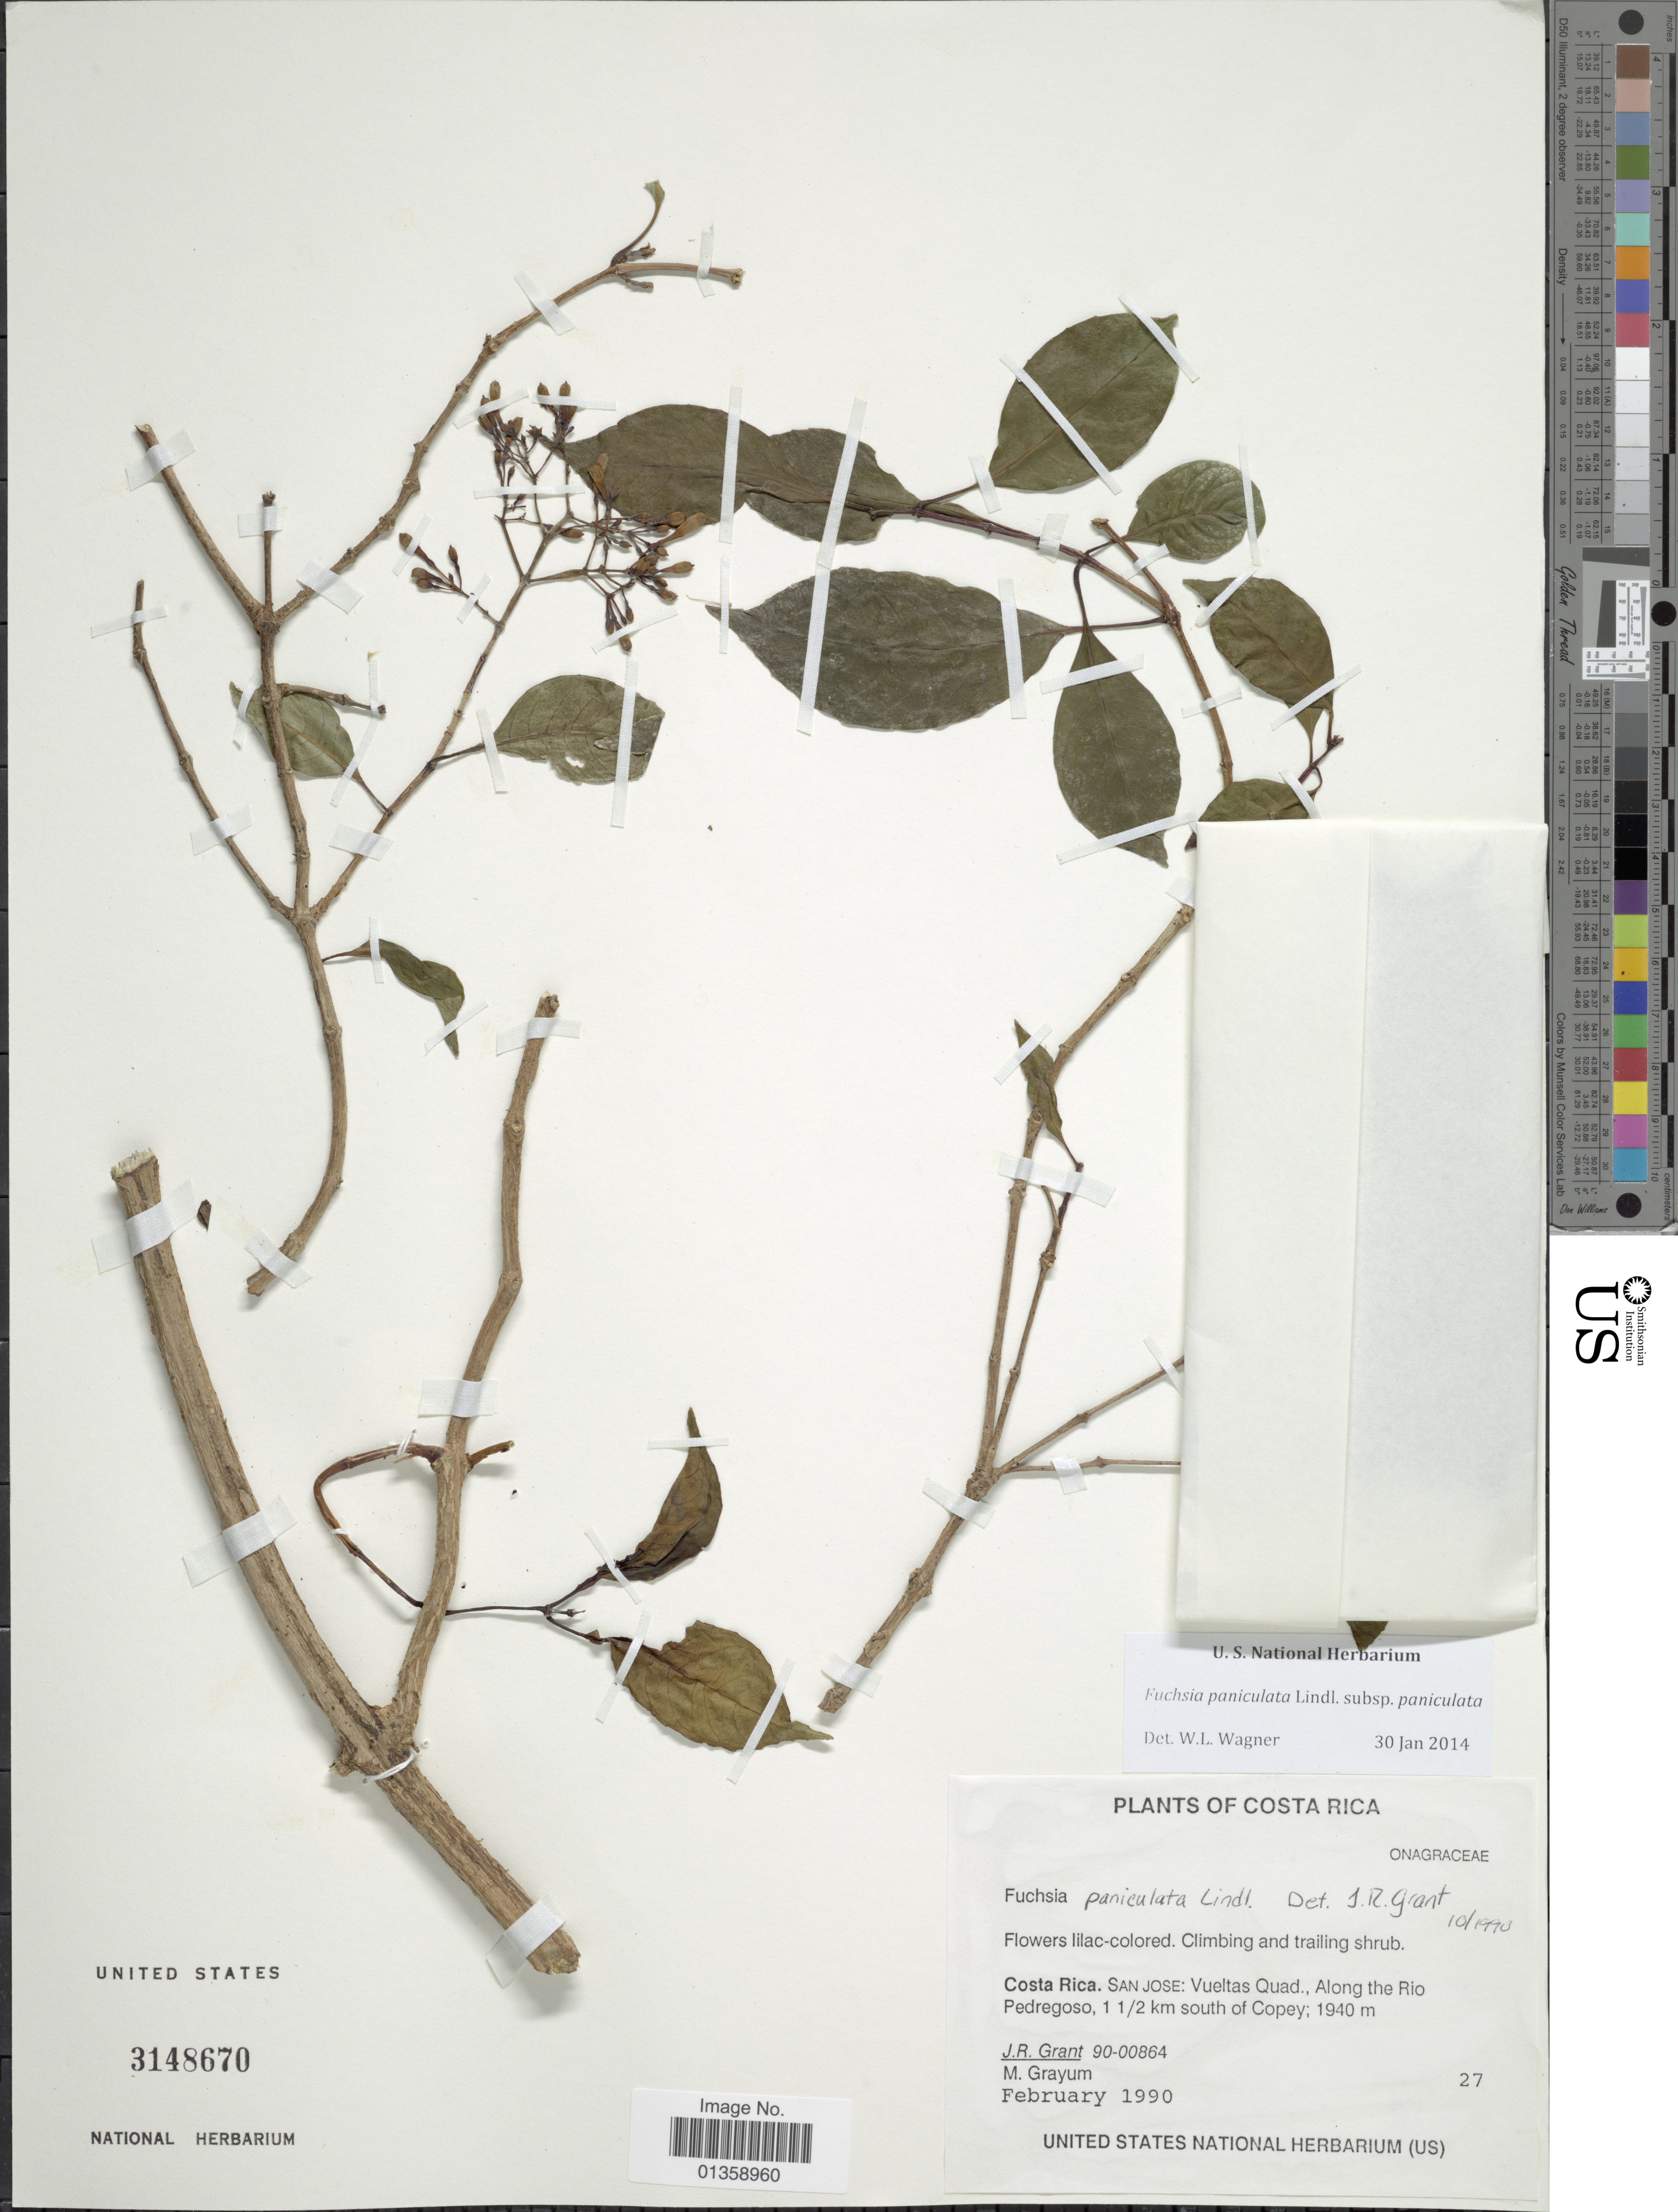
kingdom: Plantae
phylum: Tracheophyta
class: Magnoliopsida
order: Myrtales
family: Onagraceae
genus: Fuchsia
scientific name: Fuchsia paniculata subsp. paniculata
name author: Lindl.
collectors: J. Grant & M. H. Grayum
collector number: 90-00864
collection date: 1990-02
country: Costa Rica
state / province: San José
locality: Vueltas Quad., Along the Rio Pedregoso, 11/2 km south of Copey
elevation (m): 1940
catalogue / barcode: US 3148670